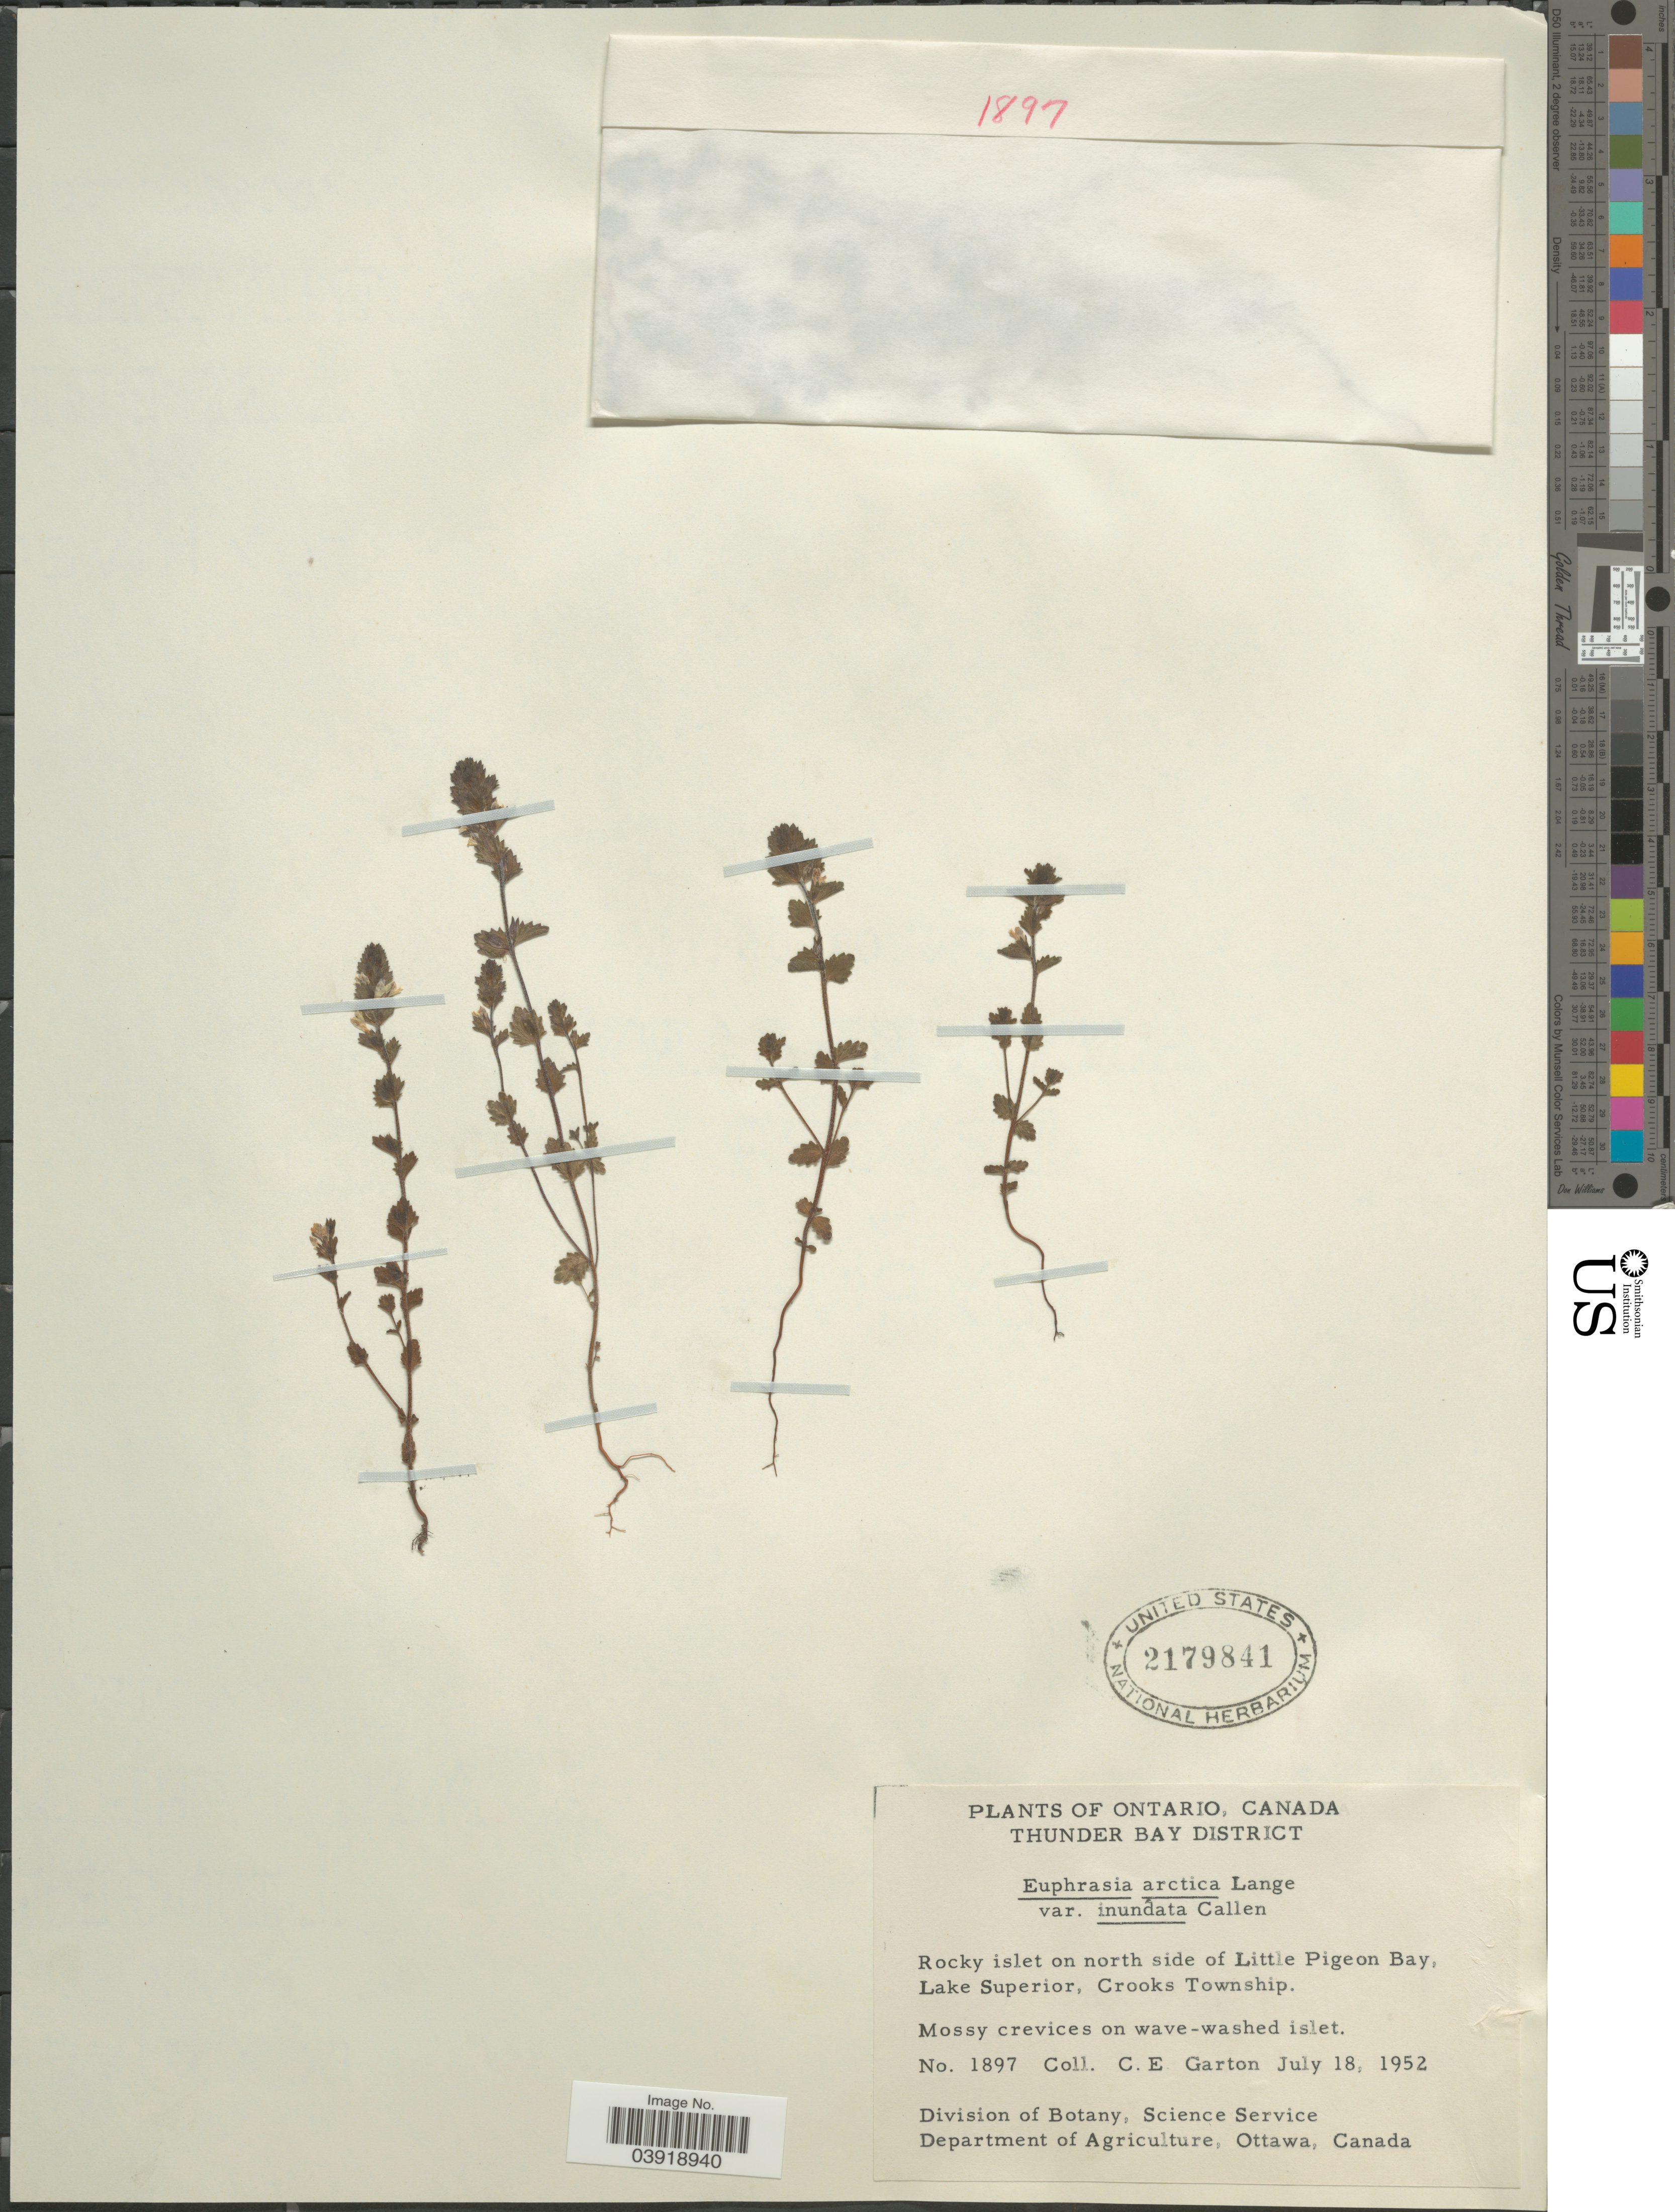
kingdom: Plantae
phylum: Tracheophyta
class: Magnoliopsida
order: Lamiales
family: Orobanchaceae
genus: Euphrasia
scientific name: Euphrasia arctica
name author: Lange ex Rostrup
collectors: C. E. Garton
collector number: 1897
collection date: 1952-07-18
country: Canada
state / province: Ontario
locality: Thunder Bay District. Rocky islet on north side of Little Pigeon Bay, Lake Superior, Crooks Township.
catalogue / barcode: US 2179841